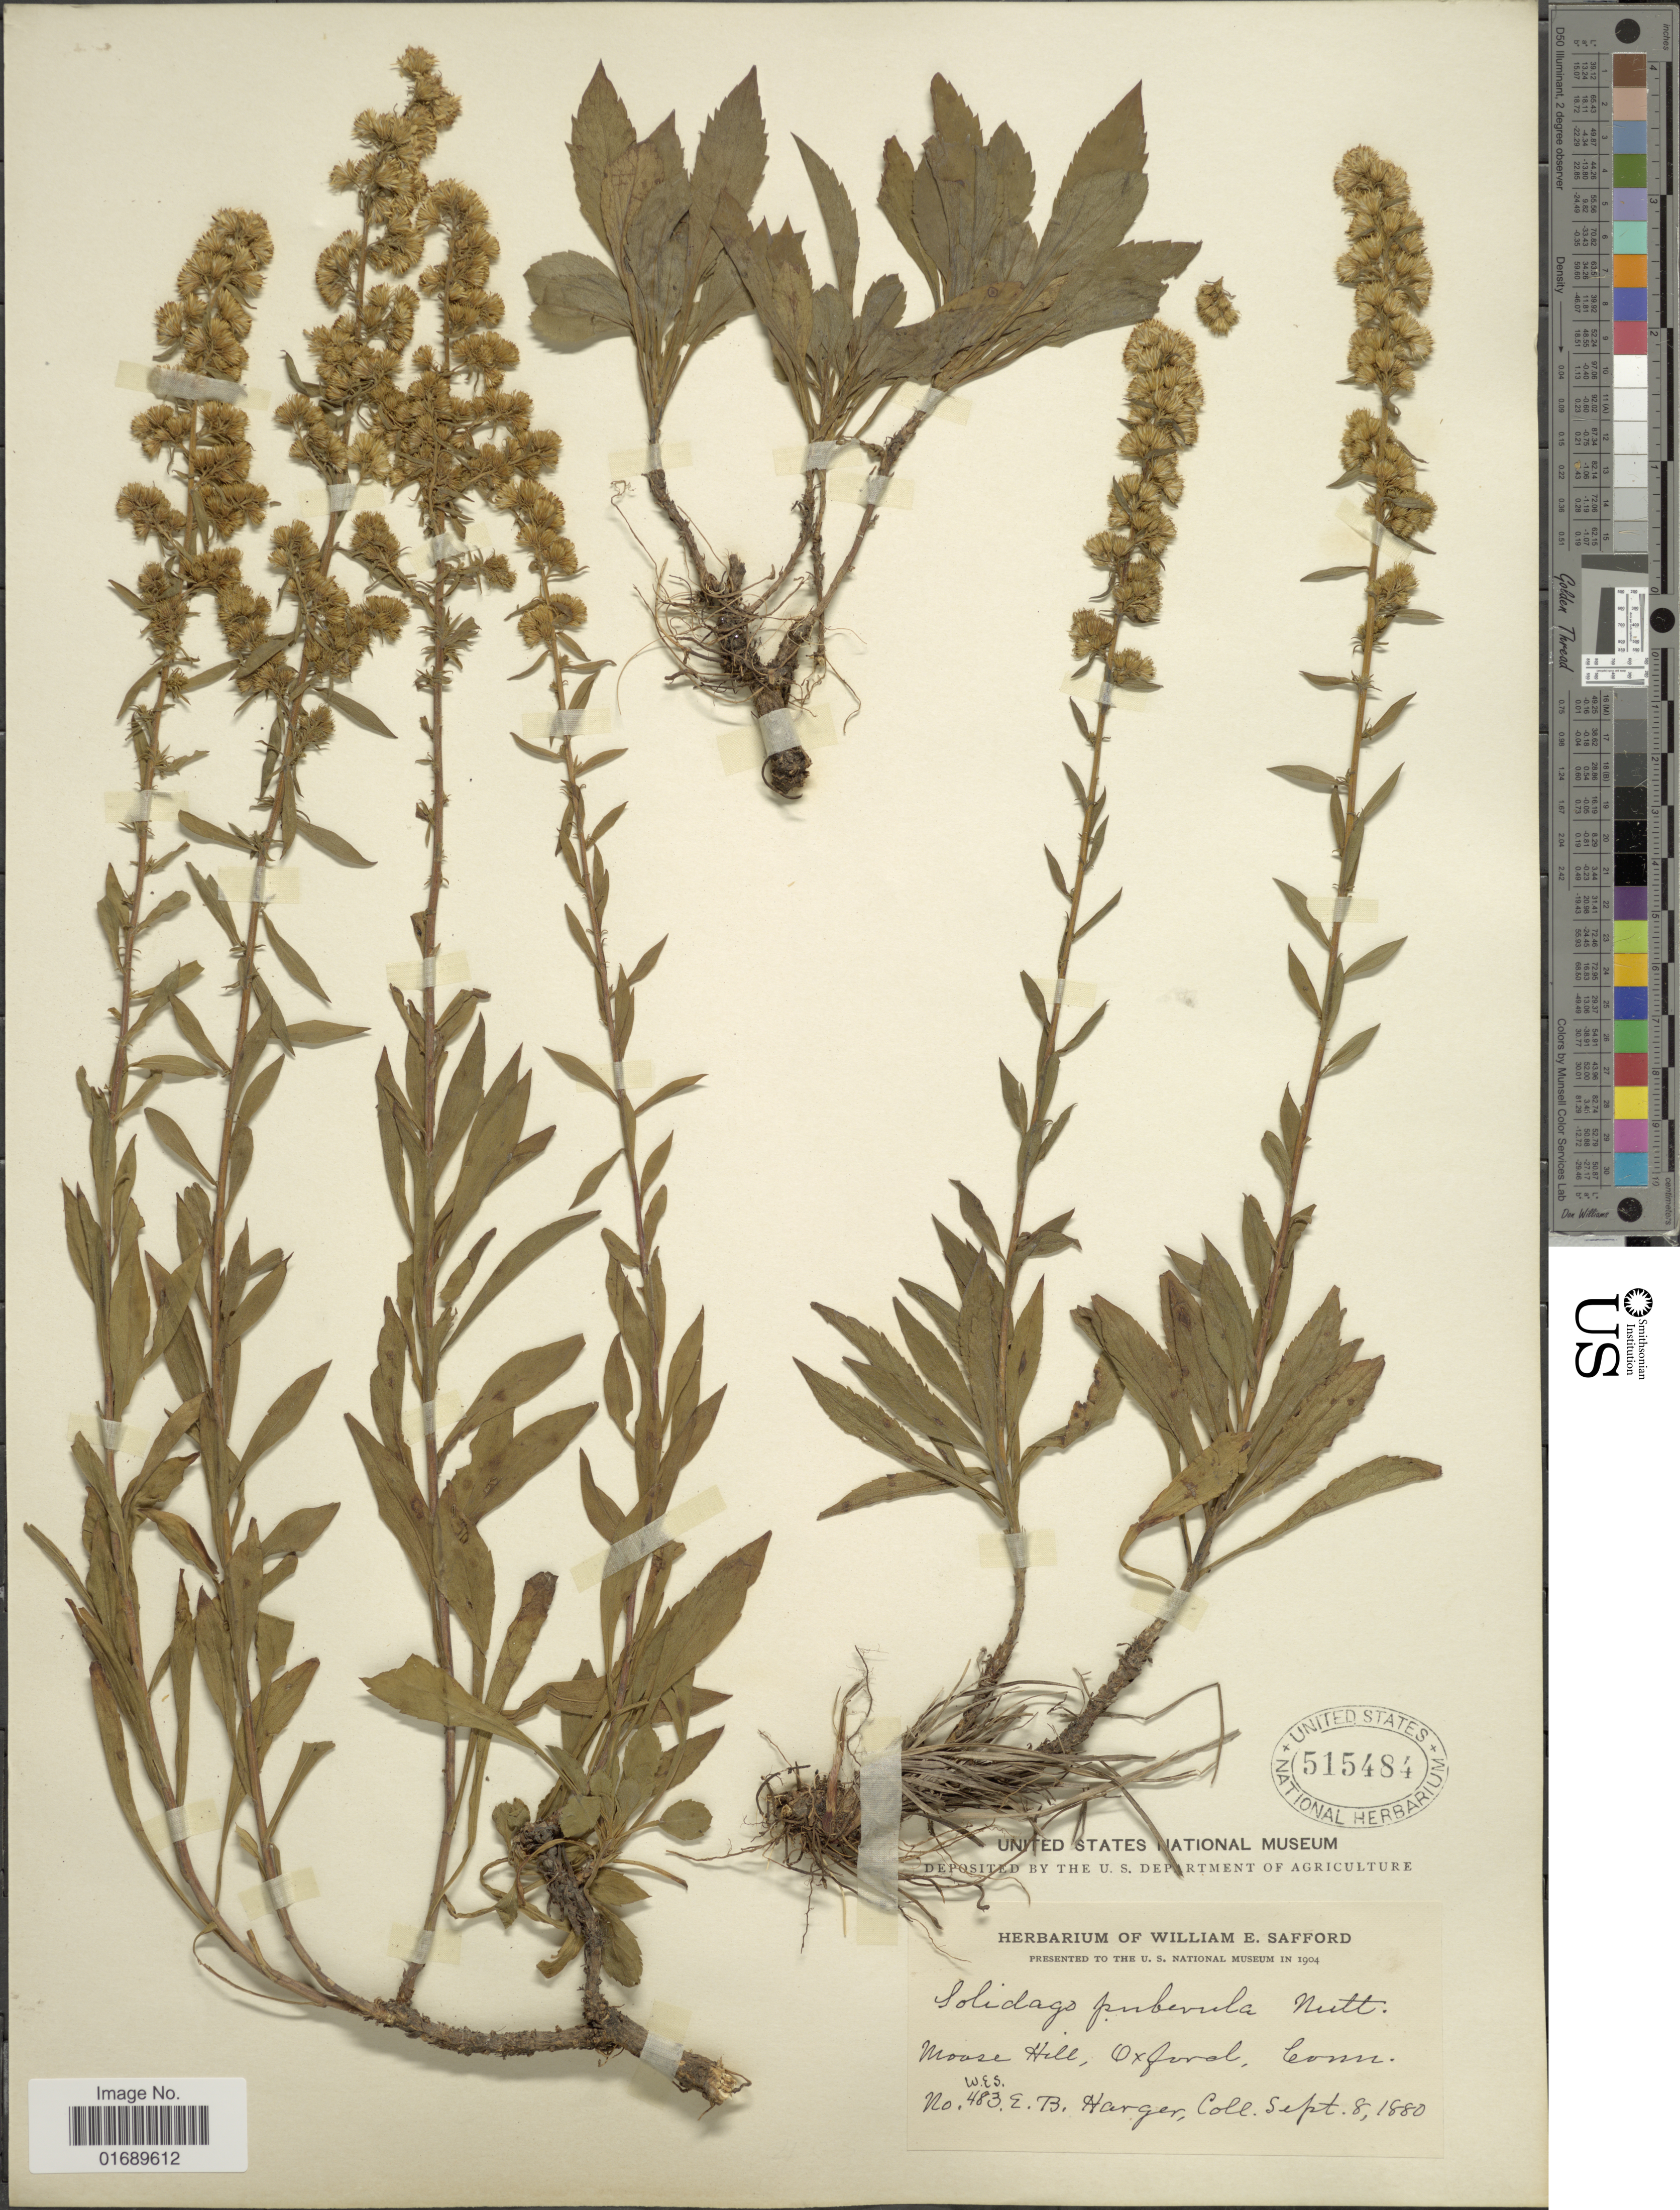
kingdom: Plantae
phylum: Tracheophyta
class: Magnoliopsida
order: Asterales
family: Asteraceae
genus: Solidago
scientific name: Solidago puberula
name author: Nutt.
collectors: W. E. Safford & E. B. Harger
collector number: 483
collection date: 1880-09-08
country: United States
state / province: Connecticut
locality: Mouse Hill, Oxford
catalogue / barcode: US 515484